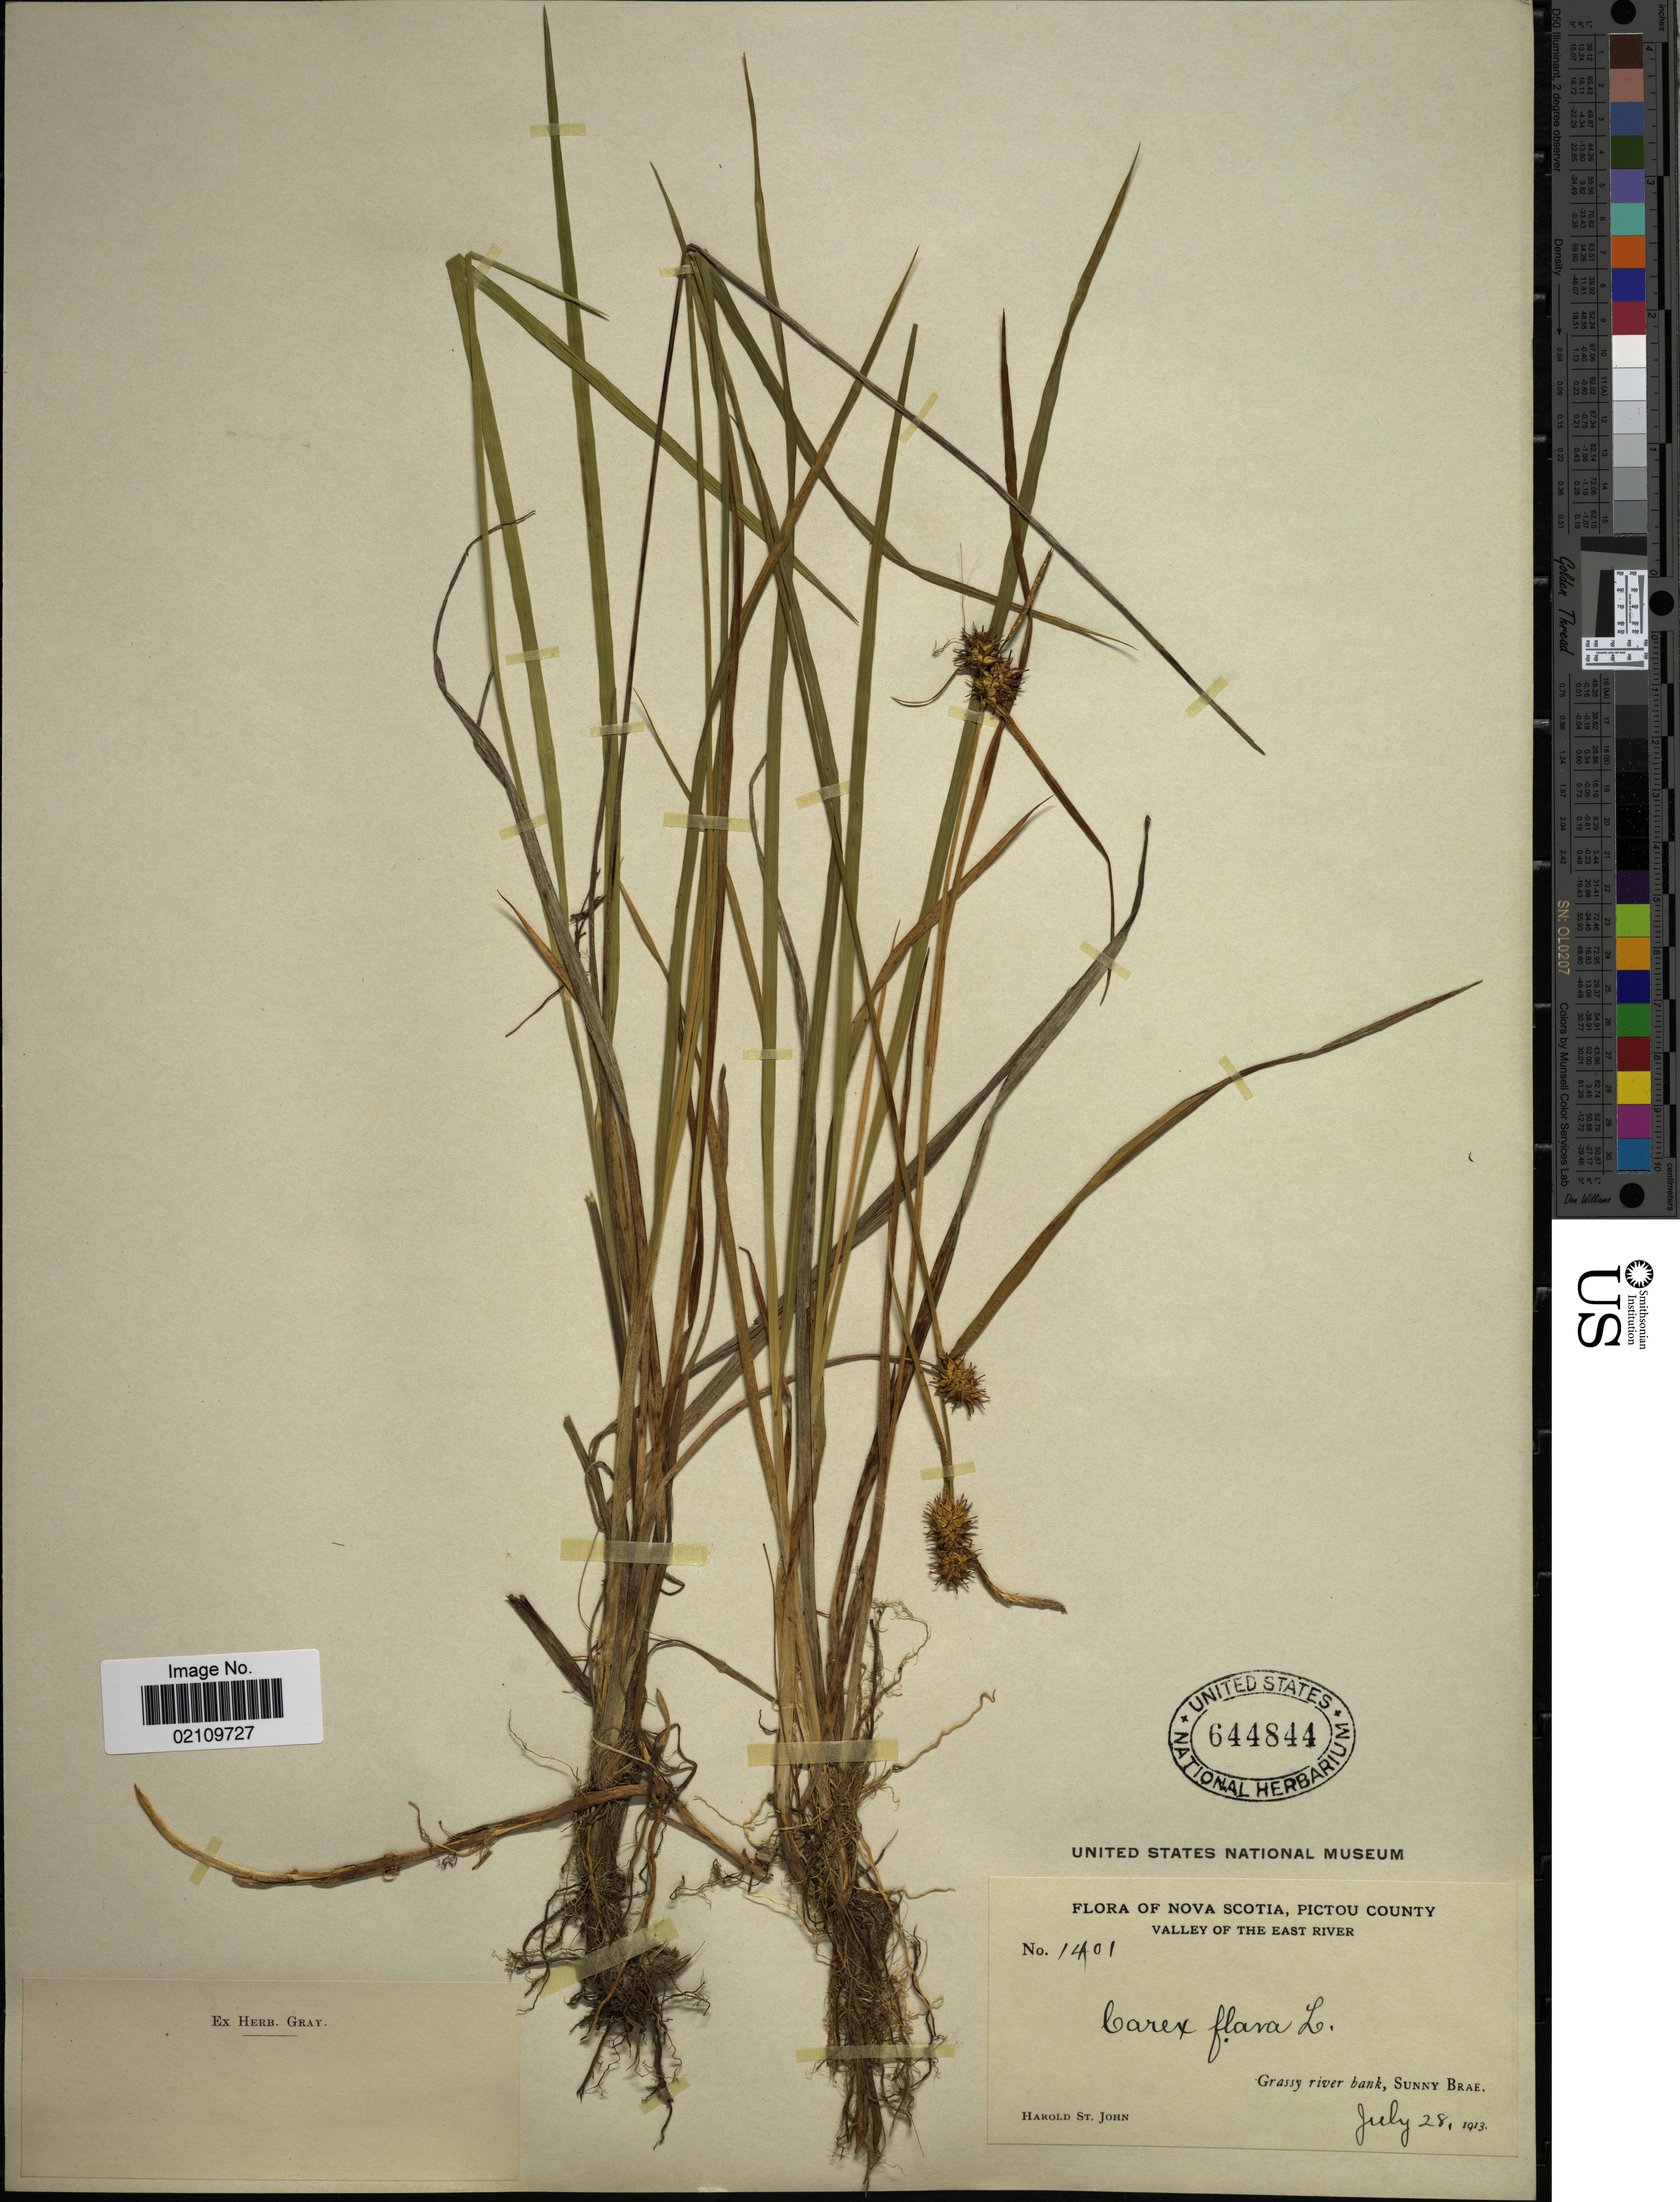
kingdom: Plantae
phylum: Tracheophyta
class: Liliopsida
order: Poales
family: Cyperaceae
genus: Carex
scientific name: Carex flava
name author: L.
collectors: H. St. John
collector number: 1401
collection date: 1913-07-28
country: Canada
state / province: Nova Scotia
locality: Pictou County. Valley of the East River. Sunny Brae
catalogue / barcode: US 644844